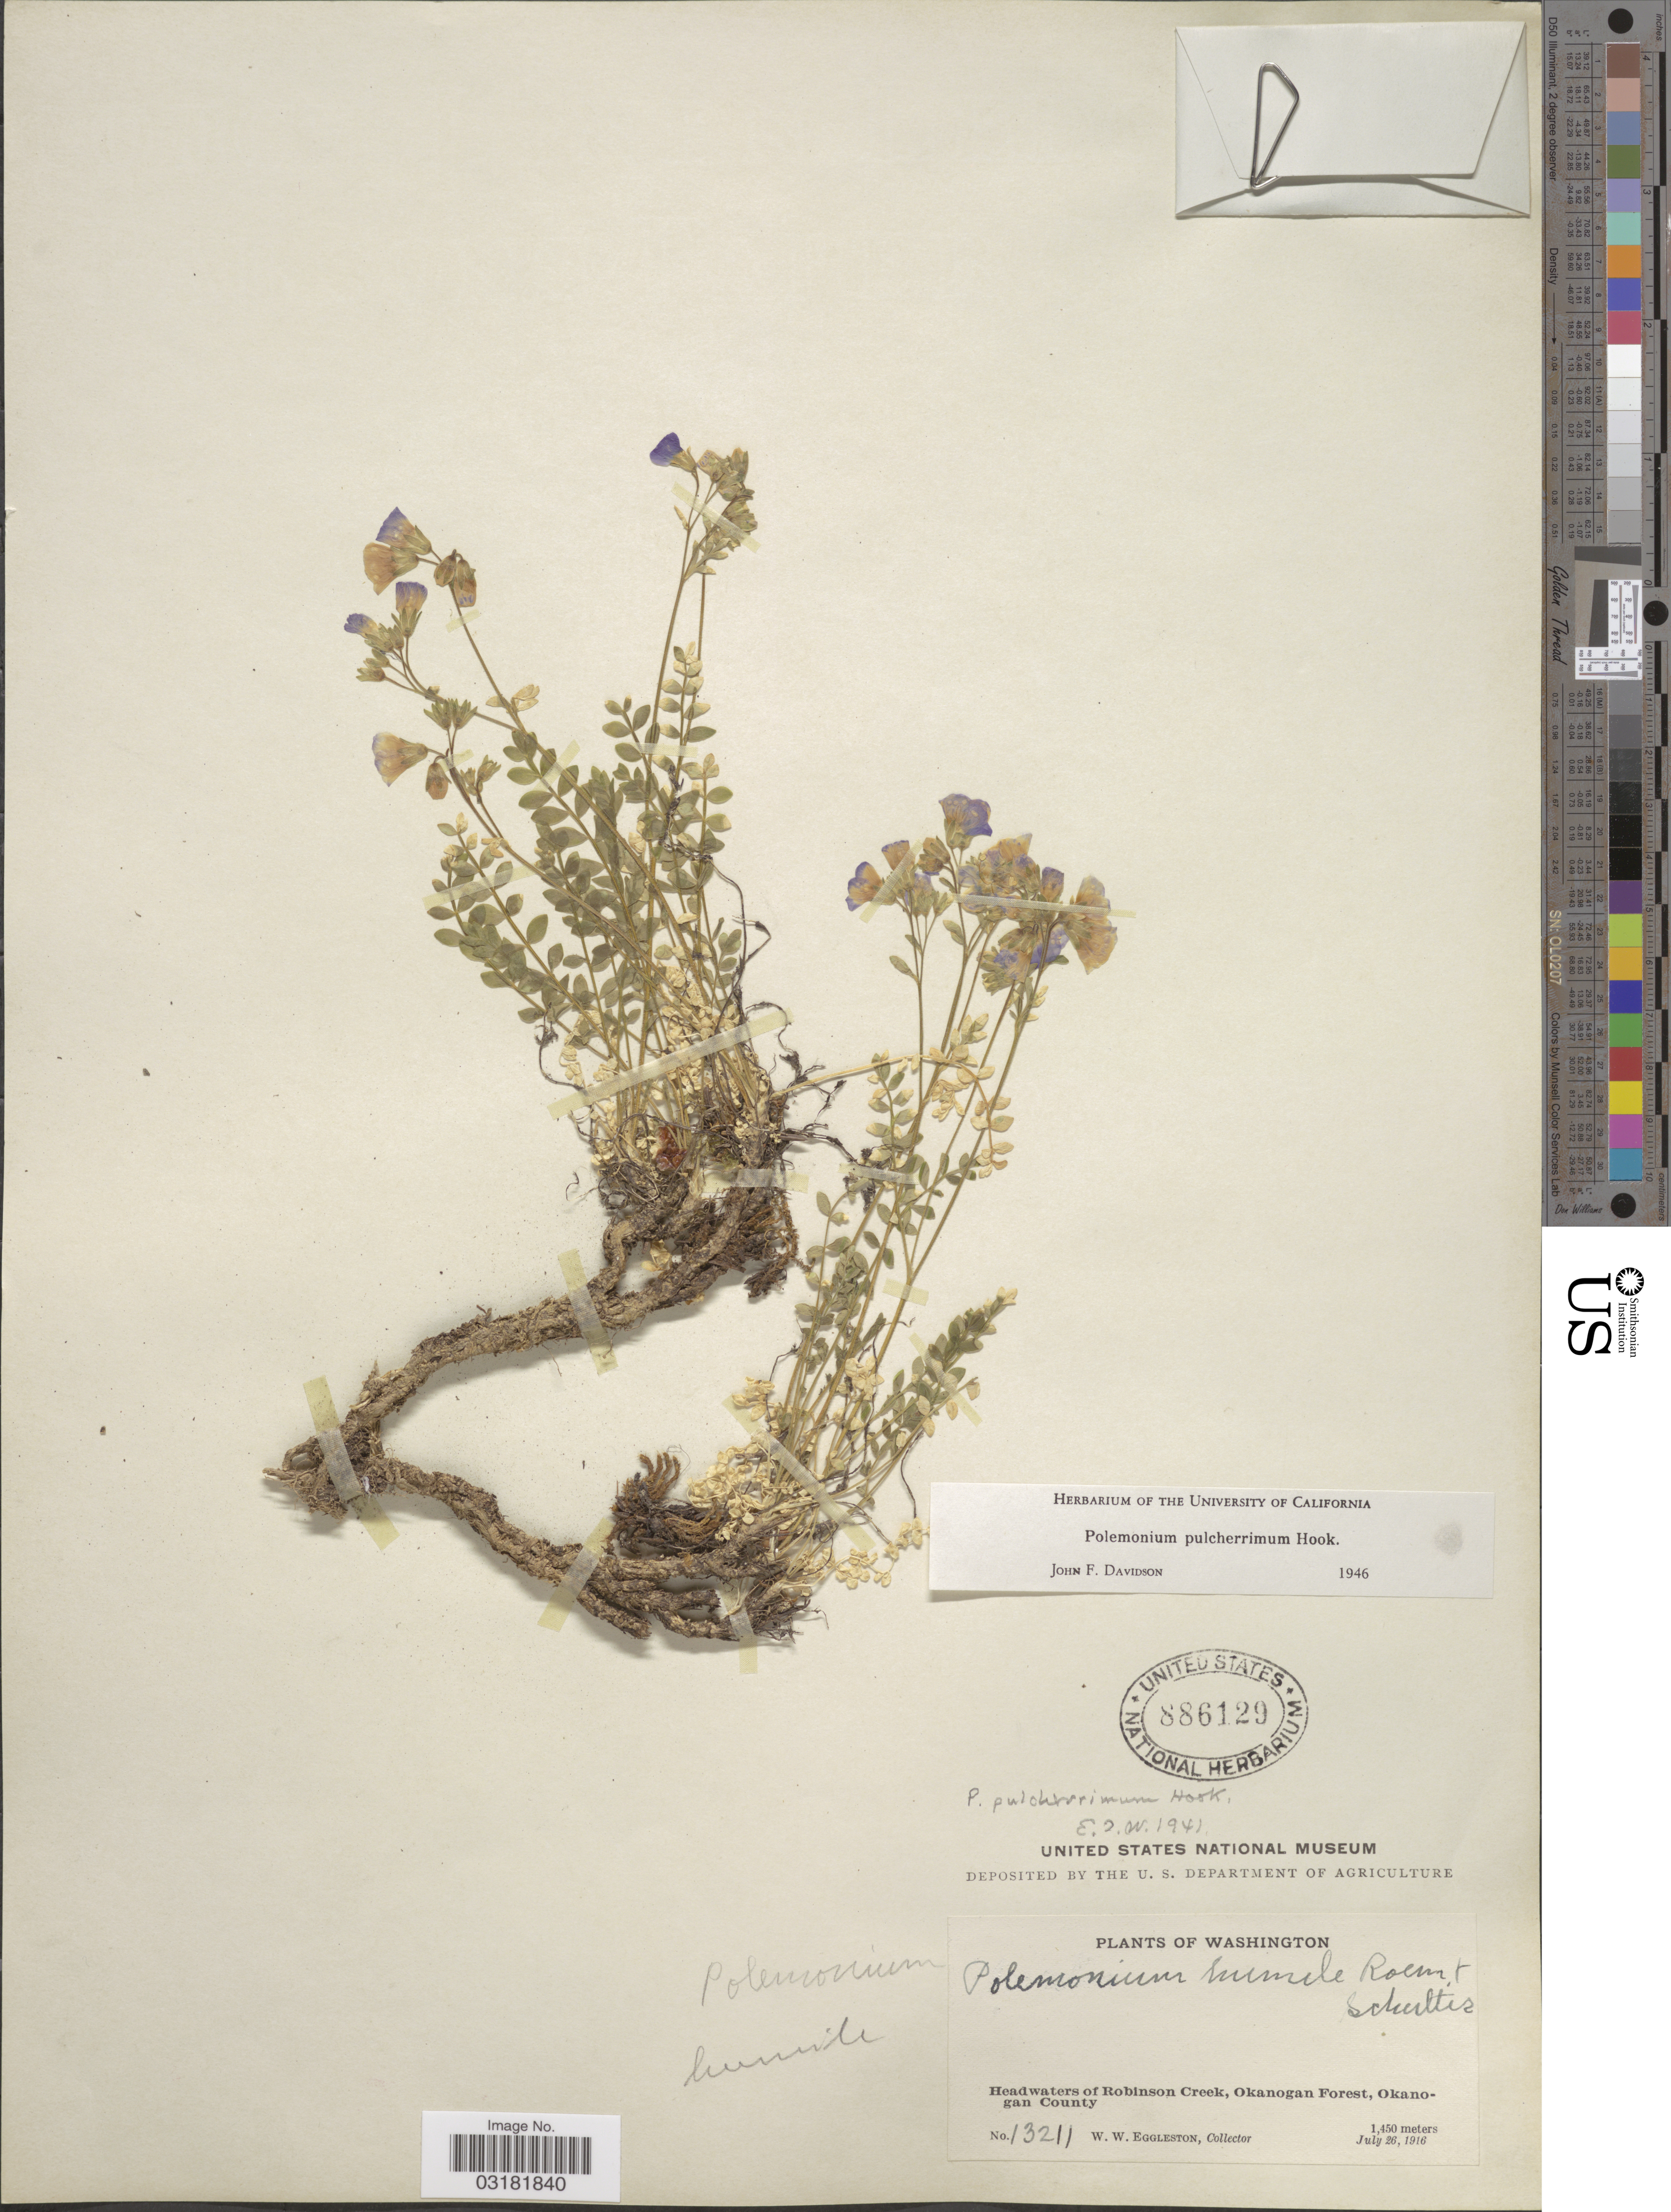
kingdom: Plantae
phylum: Tracheophyta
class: Magnoliopsida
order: Ericales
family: Polemoniaceae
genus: Polemonium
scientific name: Polemonium pulcherrimum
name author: Hook.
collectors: W. W. Eggleston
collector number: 13211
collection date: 1916-07-26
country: United States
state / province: Washington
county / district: Okanogan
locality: Headwaters of Robinson Creek, Okanogan Forest, Okanogan County.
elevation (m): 1450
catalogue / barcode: US 886129